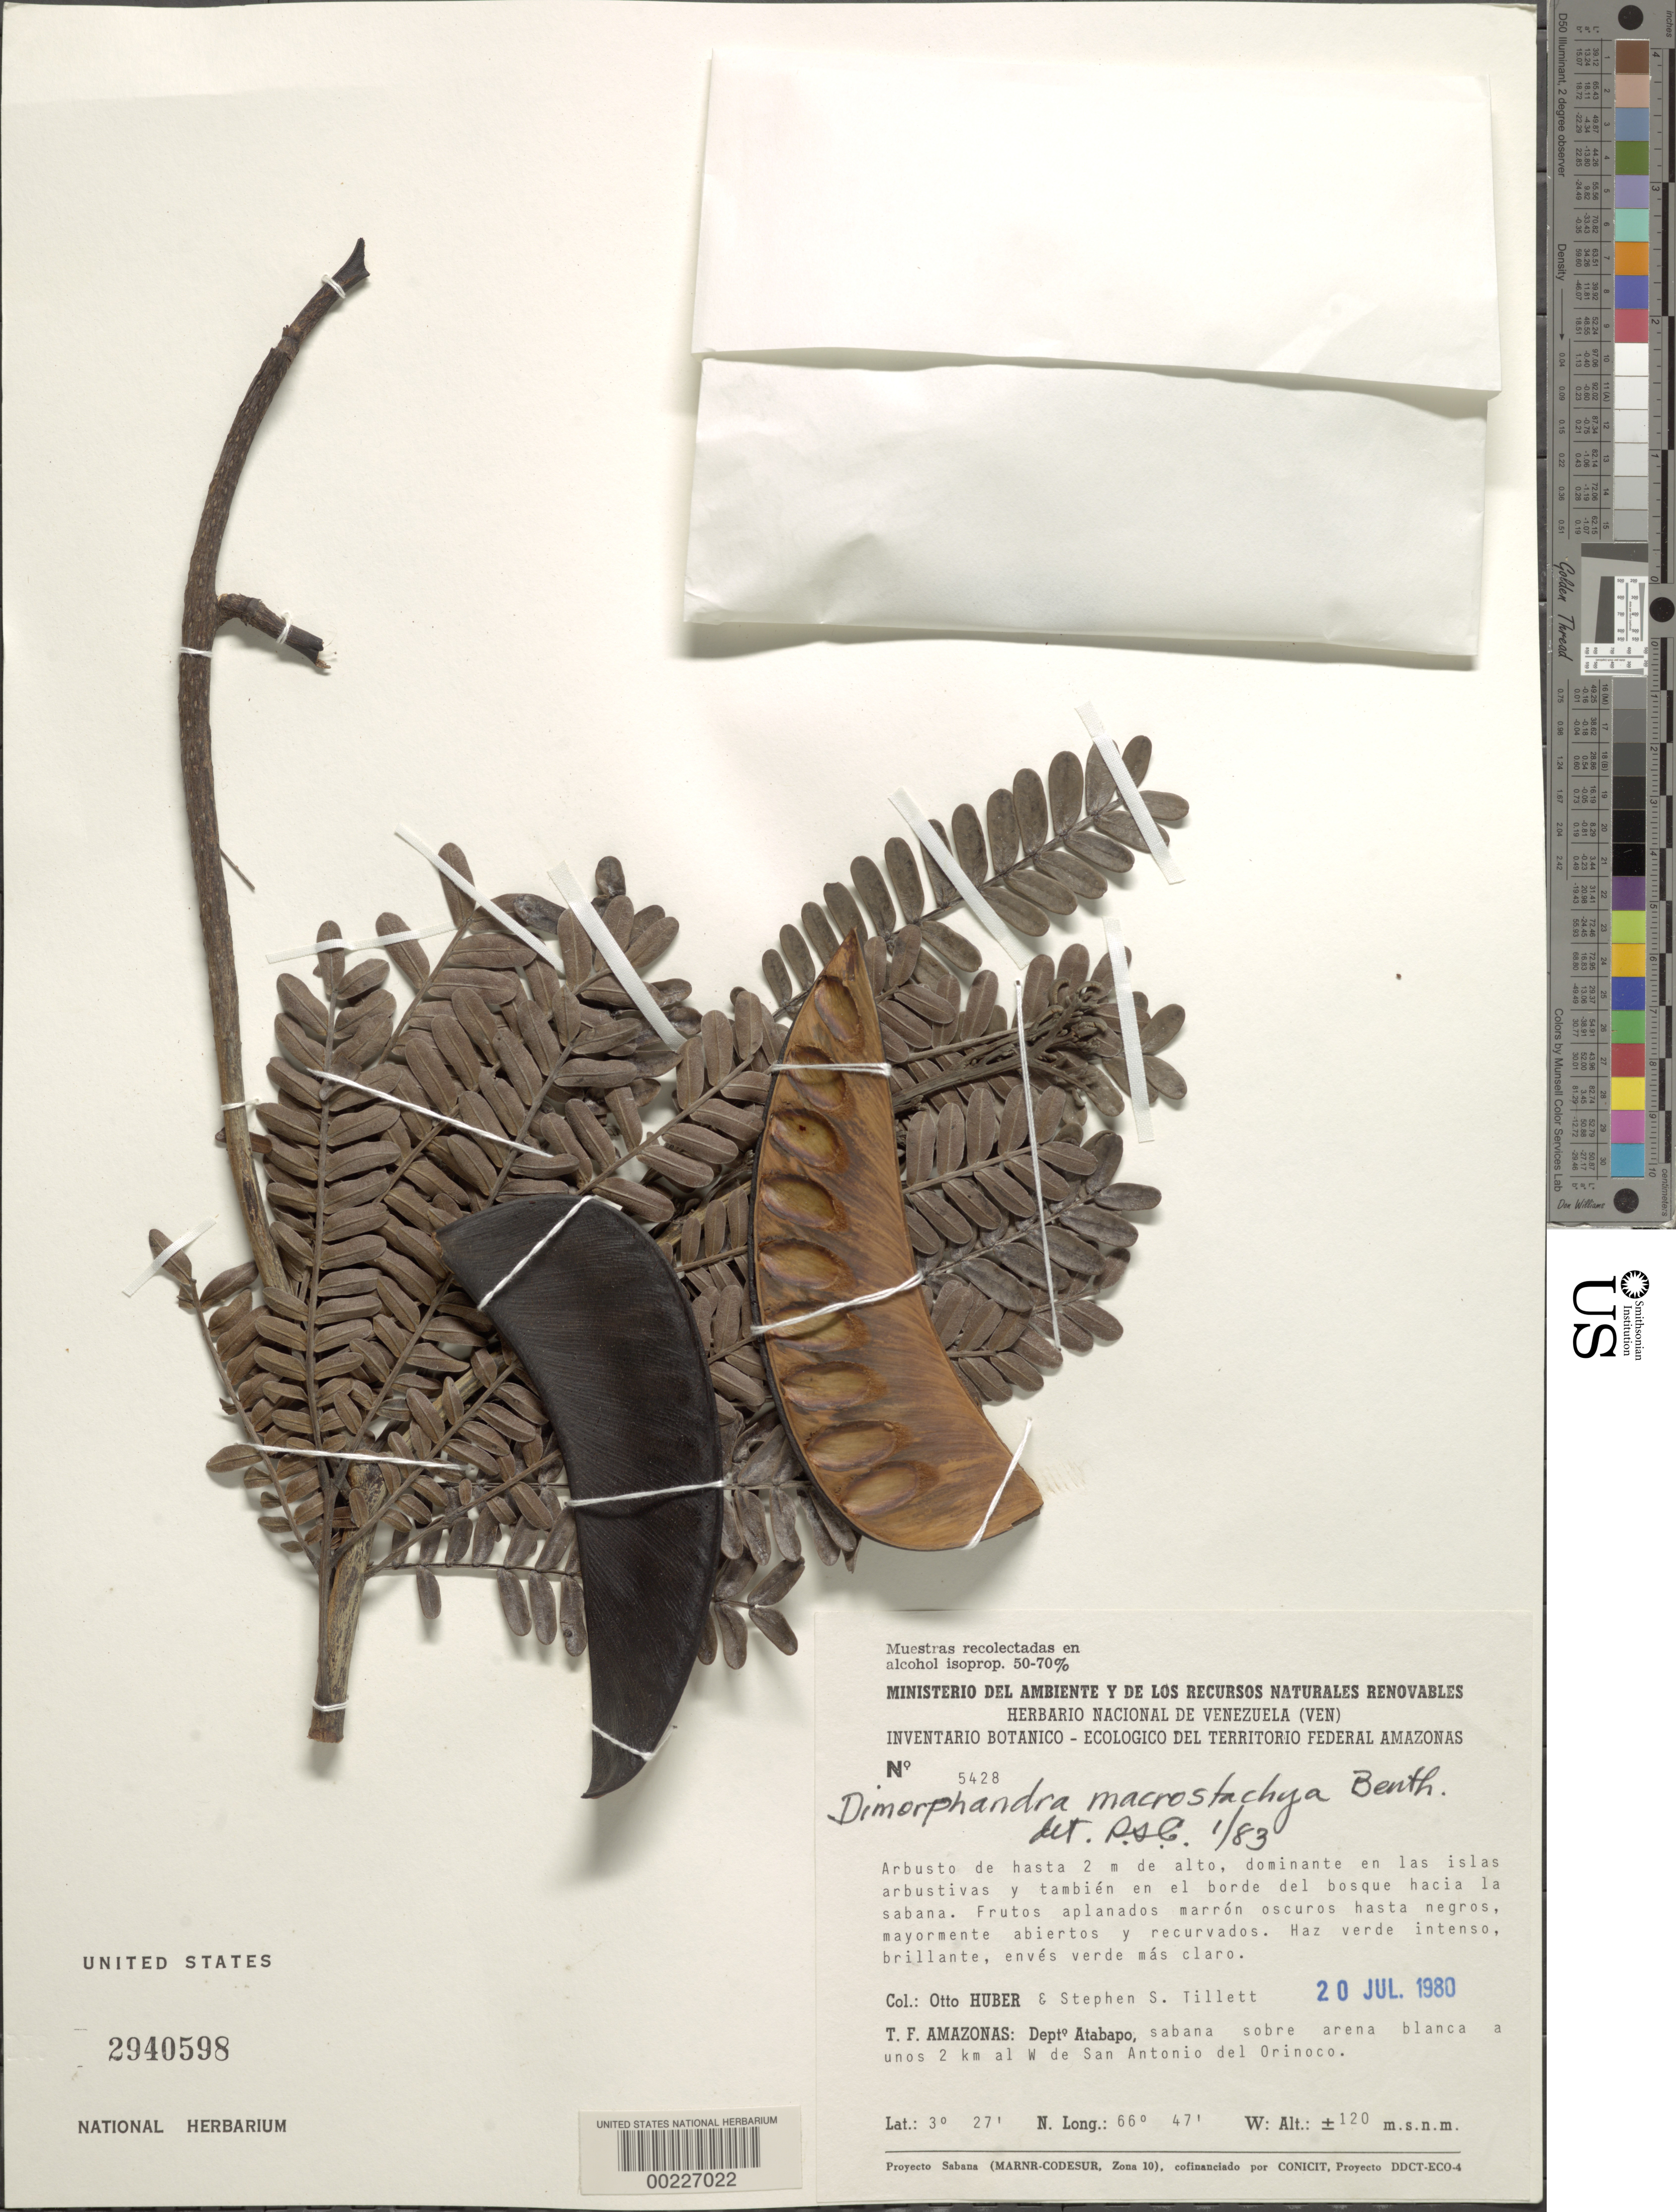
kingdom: Plantae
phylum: Tracheophyta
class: Magnoliopsida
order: Fabales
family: Fabaceae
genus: Dimorphandra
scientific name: Dimorphandra macrostachya subsp. macrostachya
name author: Benth.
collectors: O. Huber & S. S. Tillett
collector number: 5428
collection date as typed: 20 Jul 1980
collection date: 1980-07-20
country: Venezuela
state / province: Amazonas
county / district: Atabapo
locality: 2 km W of San Antonio del Orinoco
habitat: Savanna over white sand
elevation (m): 120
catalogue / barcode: US 2940598